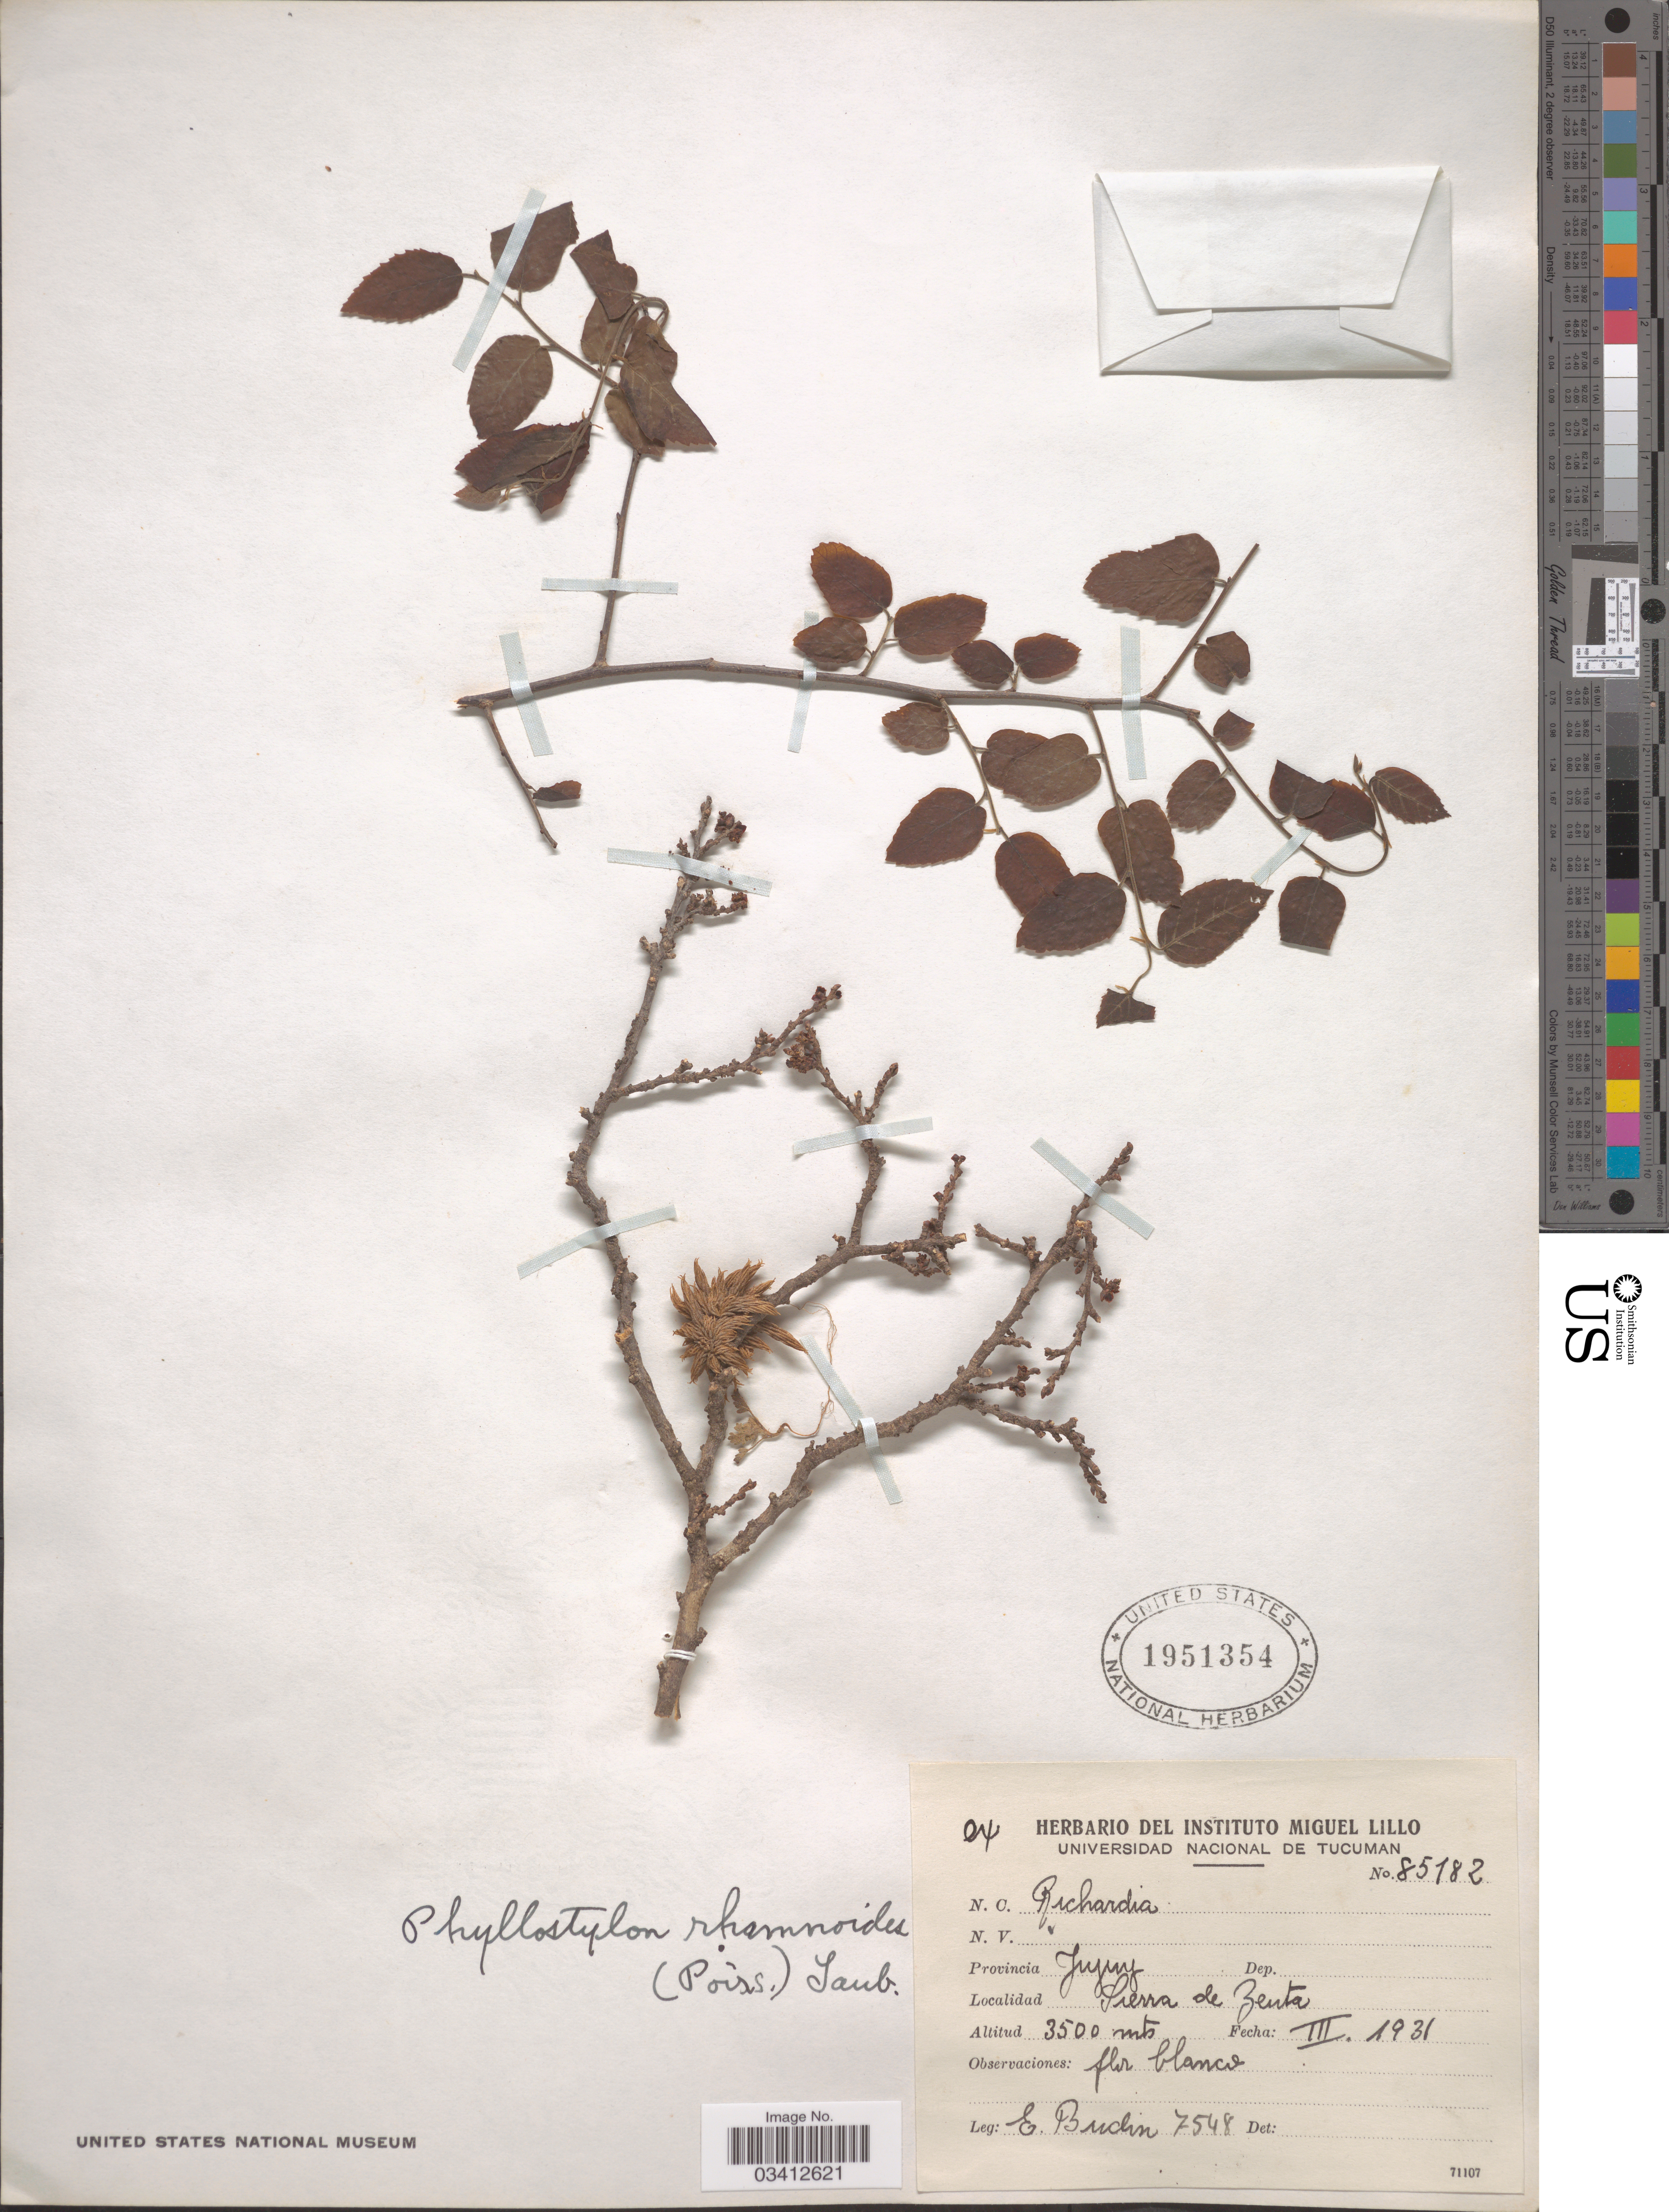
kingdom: Plantae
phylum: Tracheophyta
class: Magnoliopsida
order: Rosales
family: Ulmaceae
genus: Phyllostylon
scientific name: Phyllostylon rhamnoides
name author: (J. Poiss.) Taub.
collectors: E. Budin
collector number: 7548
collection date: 1931-03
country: Argentina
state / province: Jujuy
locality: Sierra de Zenta.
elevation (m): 3500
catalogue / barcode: US 1951354